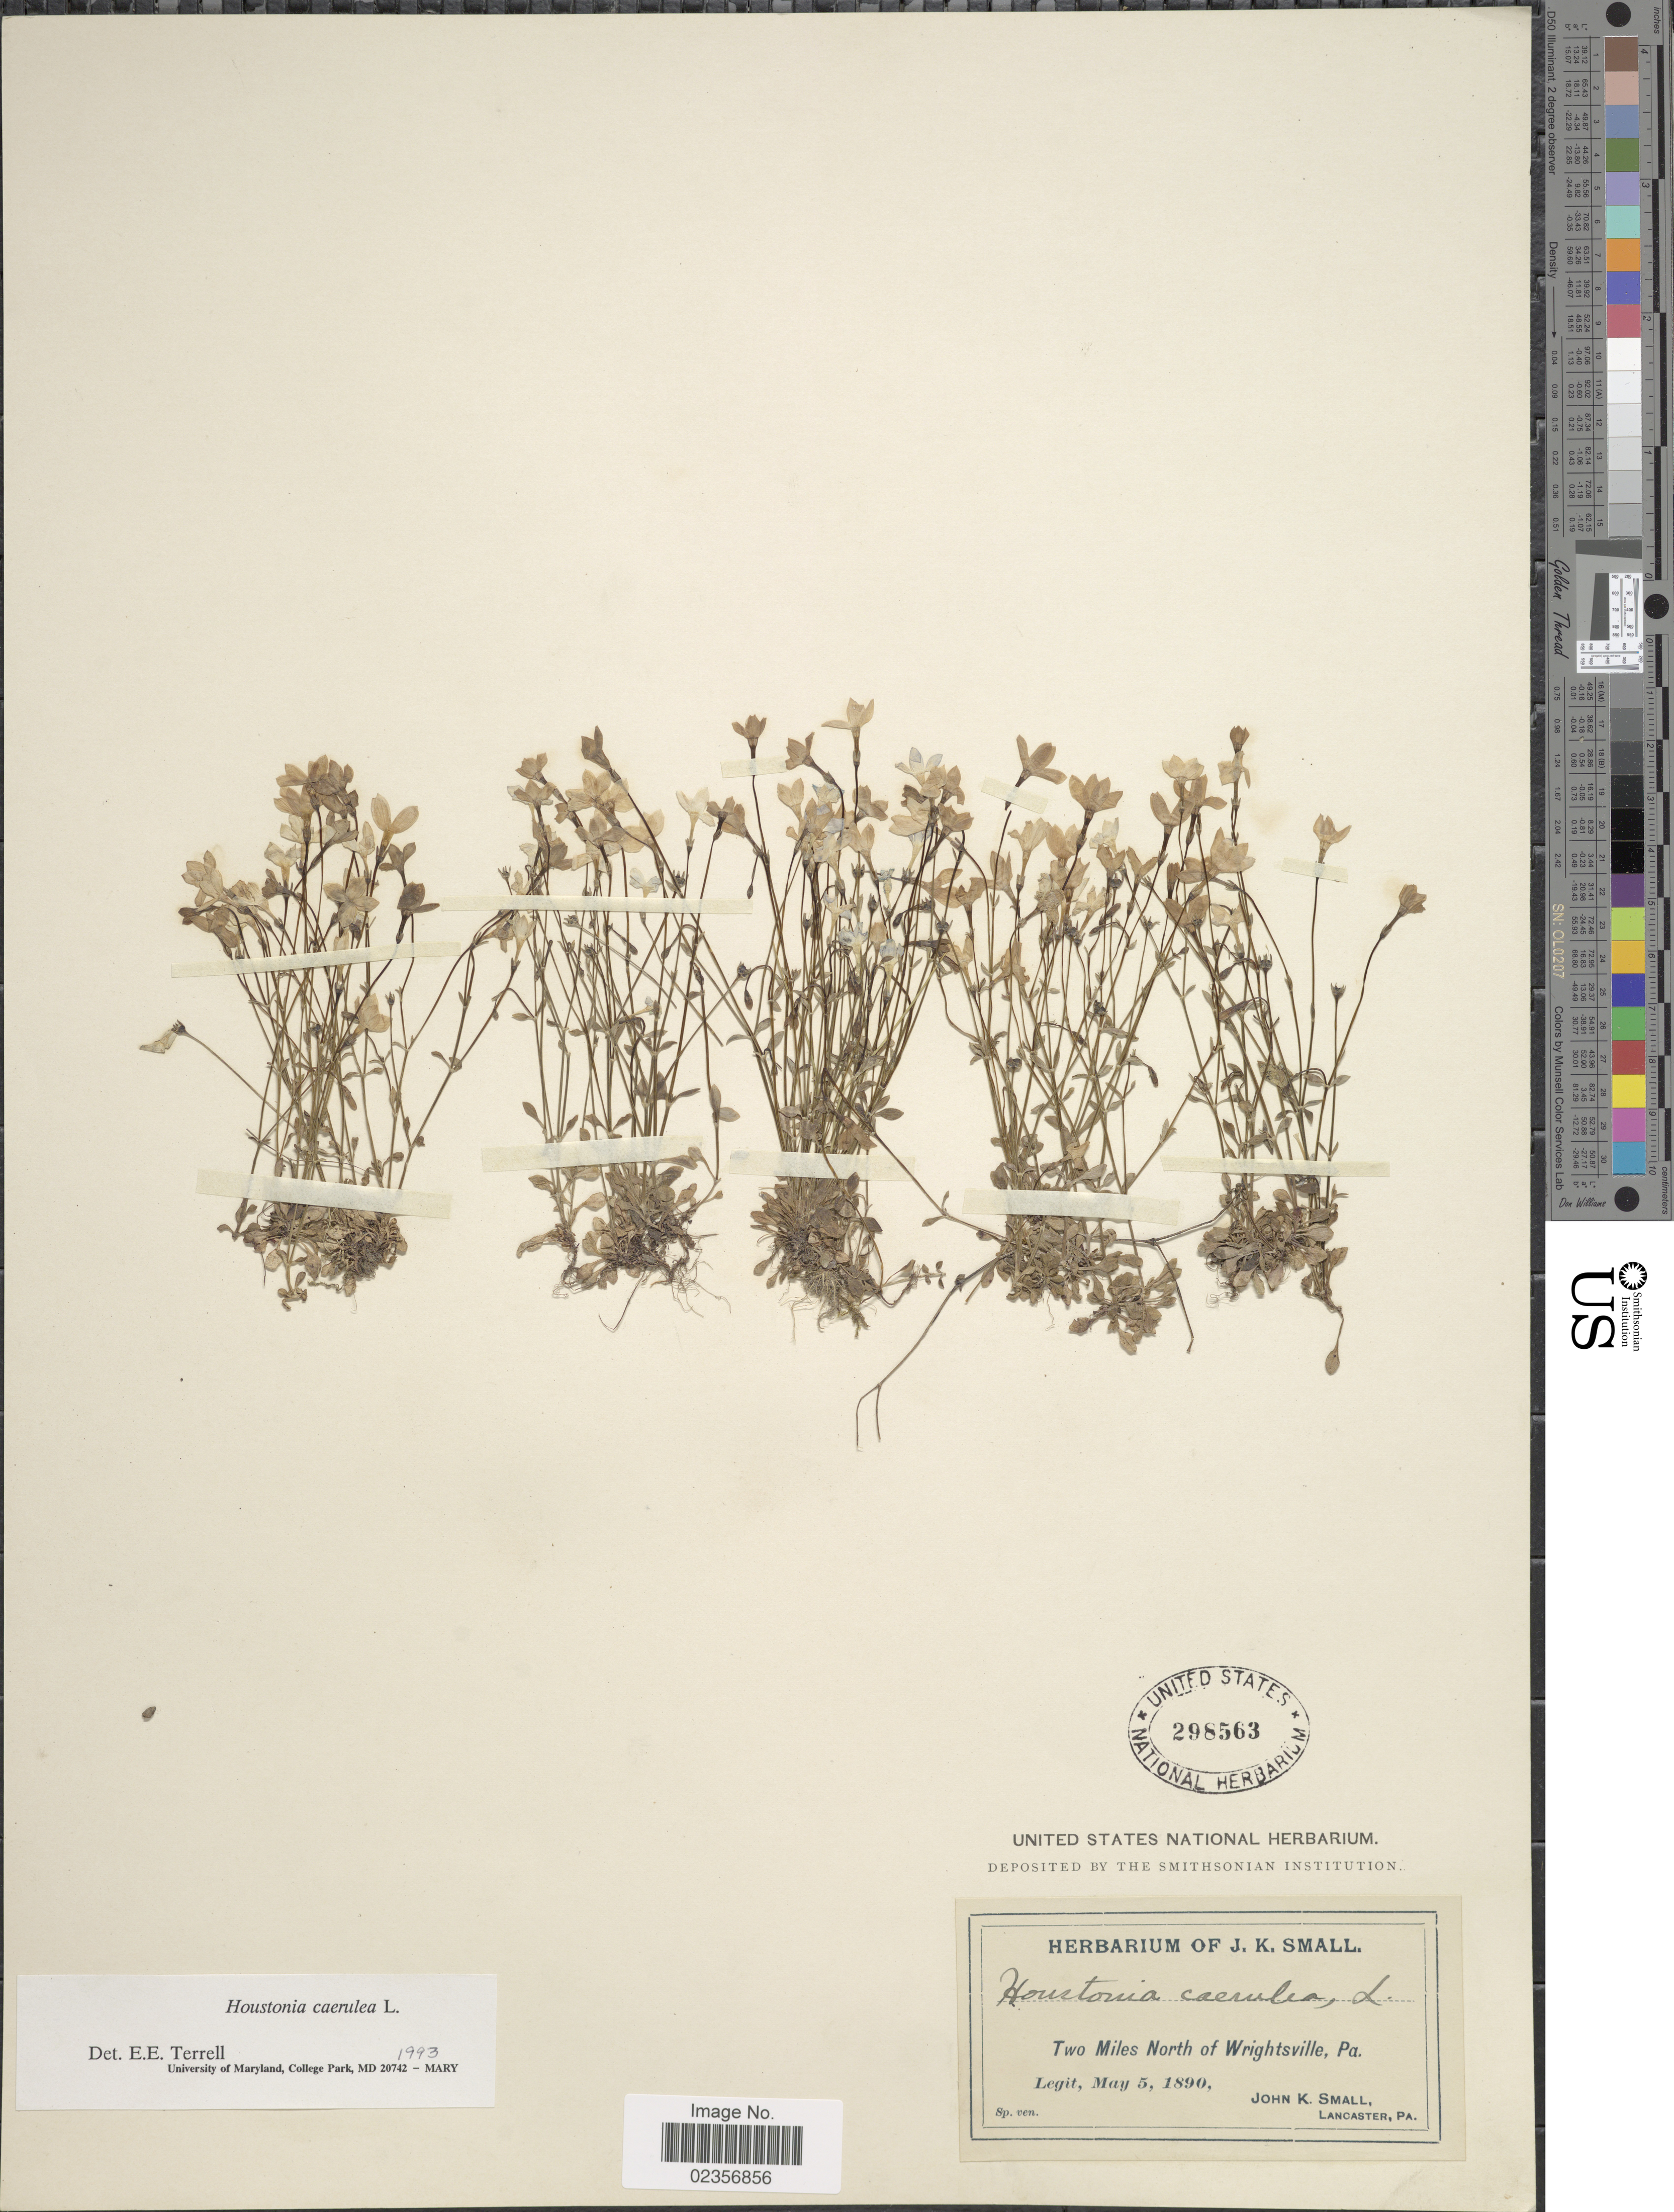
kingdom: Plantae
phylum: Tracheophyta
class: Magnoliopsida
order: Gentianales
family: Rubiaceae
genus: Houstonia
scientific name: Houstonia caerulea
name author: L.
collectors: J. K. Small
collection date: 1890-05-05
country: United States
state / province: Pennsylvania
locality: Two Miles North of Wrightsville.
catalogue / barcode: US 298563